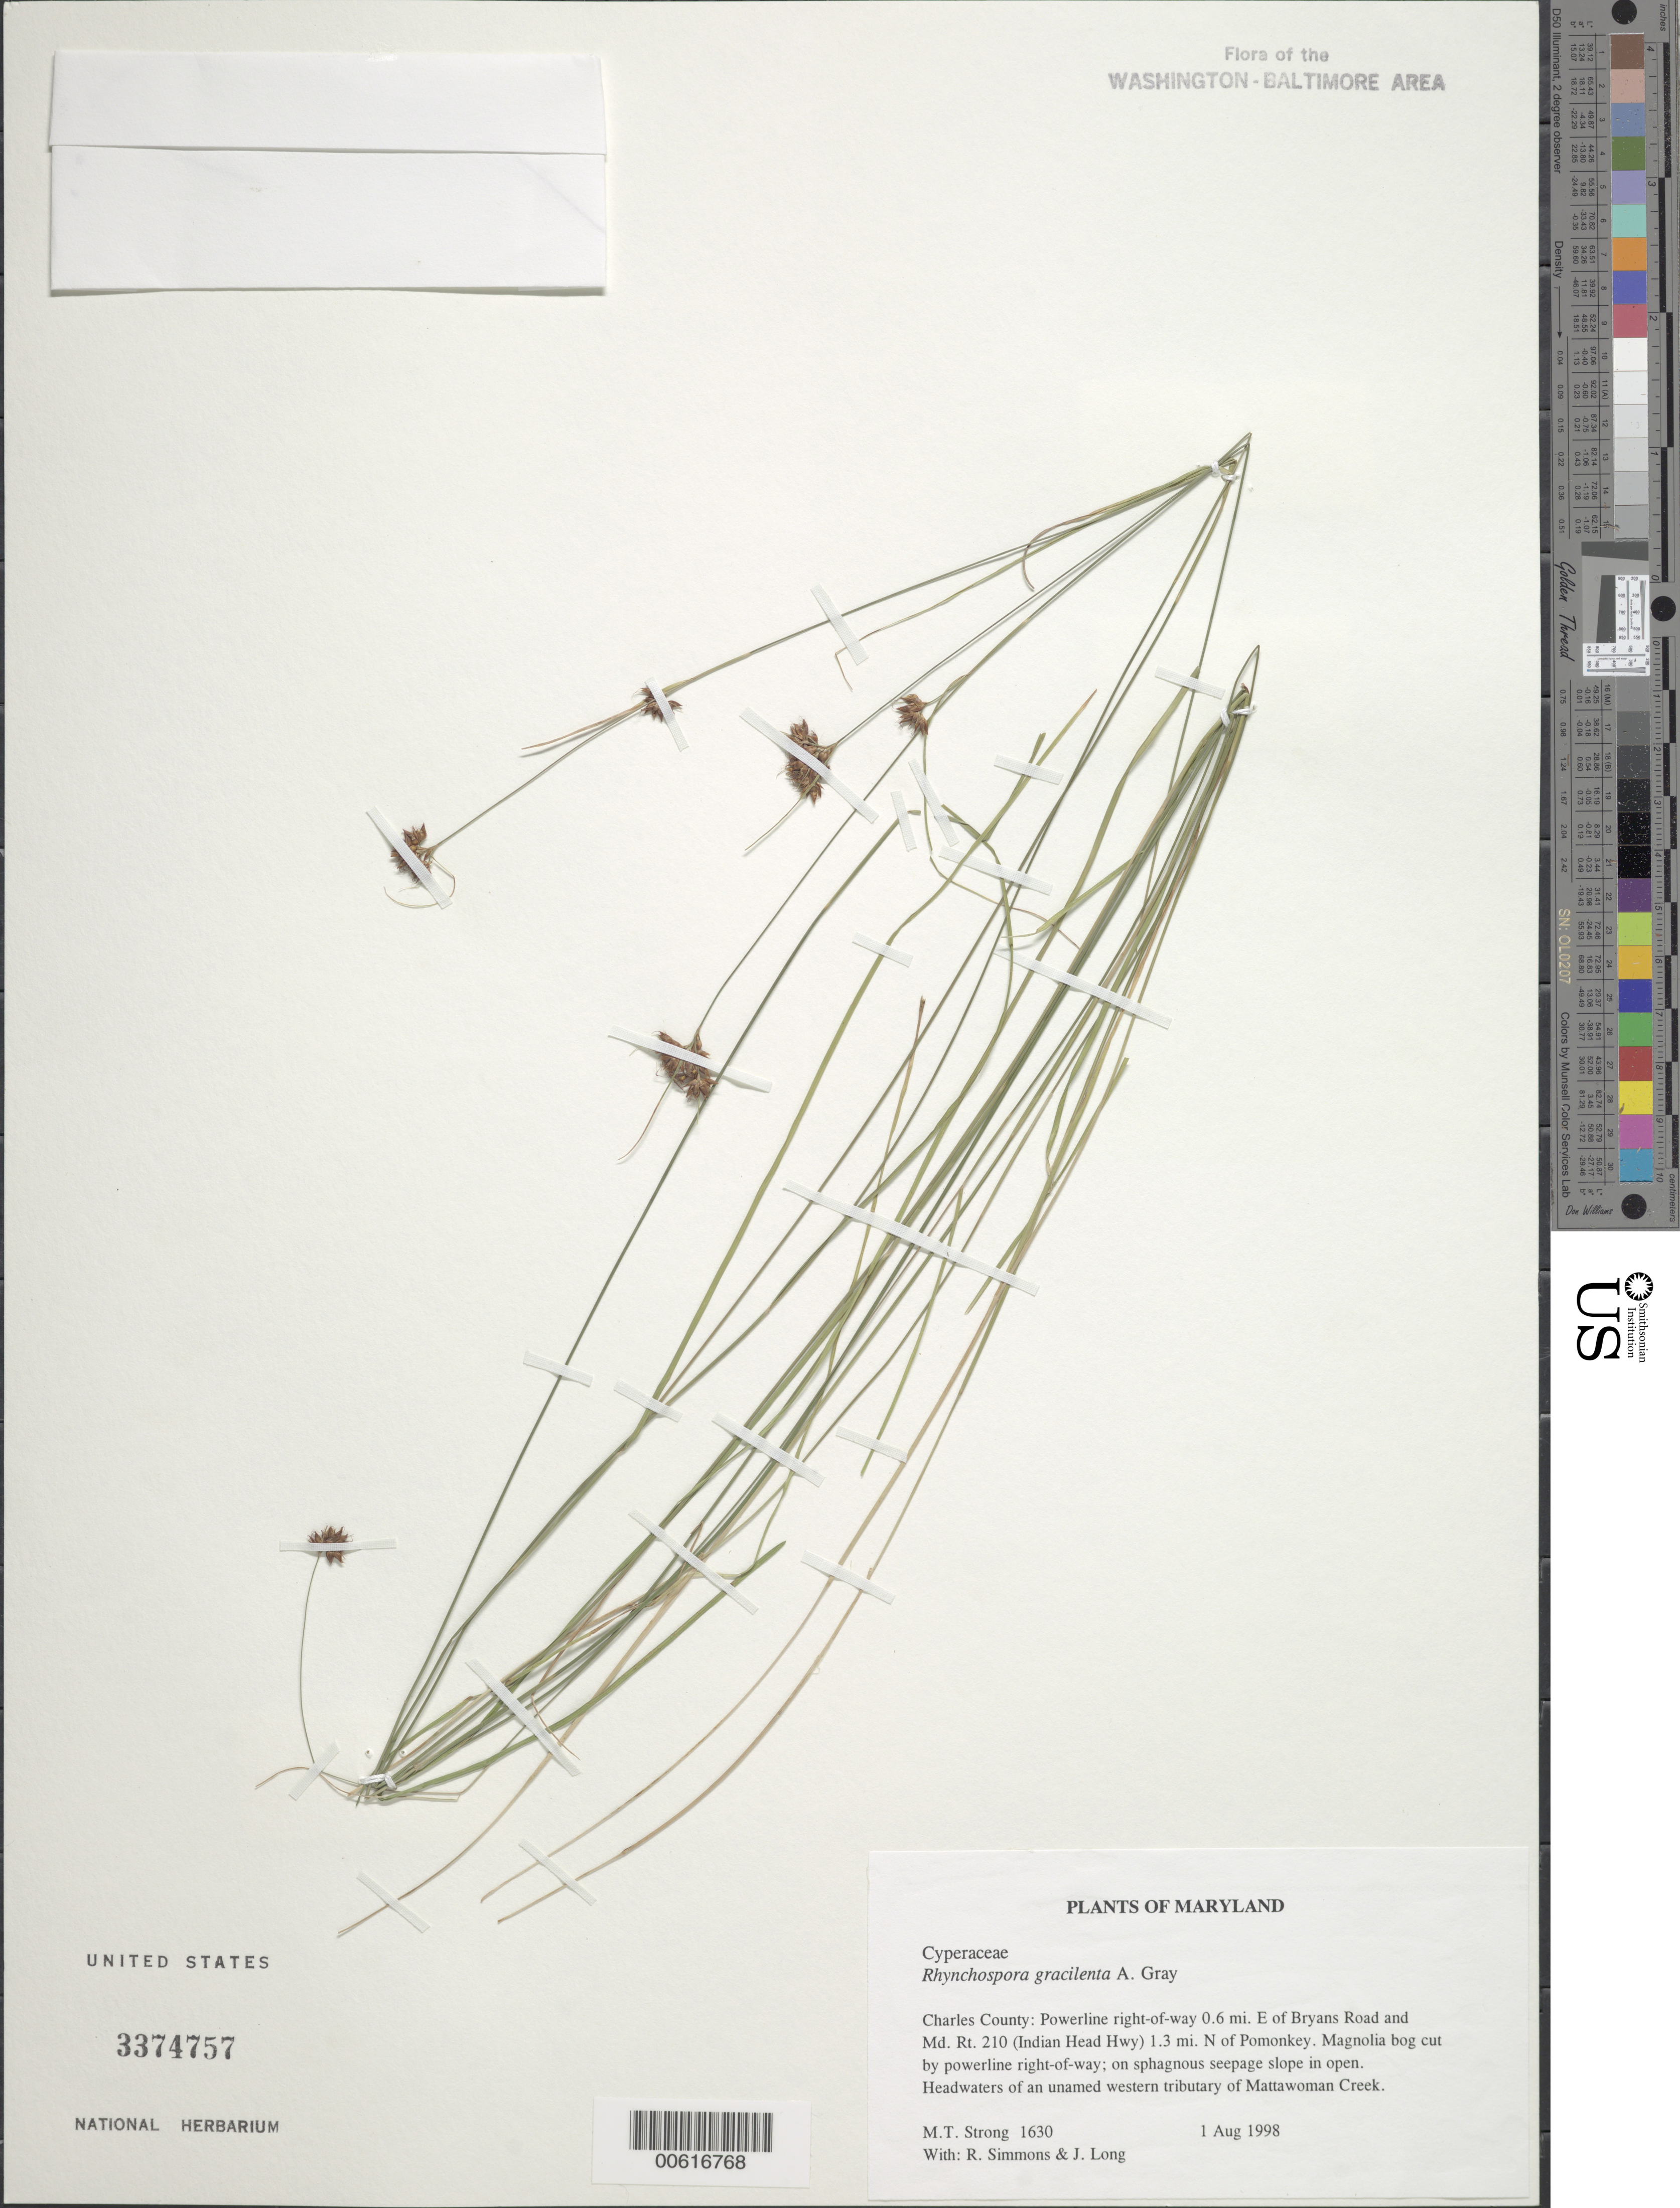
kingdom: Plantae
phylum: Tracheophyta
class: Liliopsida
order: Poales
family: Cyperaceae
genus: Rhynchospora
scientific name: Rhynchospora gracilenta A. Gray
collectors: M. T. Strong, R. Simmons & J. Long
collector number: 1630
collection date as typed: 01 Aug 1998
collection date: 1998-08-01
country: United States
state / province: Maryland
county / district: Charles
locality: Powerline right-of-way 0.6 mi. E of Bryans Road and Md. Rt. 210 (Indian Head Hwy) 1.3 mi. N of Pomonkey.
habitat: Magnolia bog cut by powerline right-of-way; on sphagnous seepage slope in open.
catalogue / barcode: US 3374757